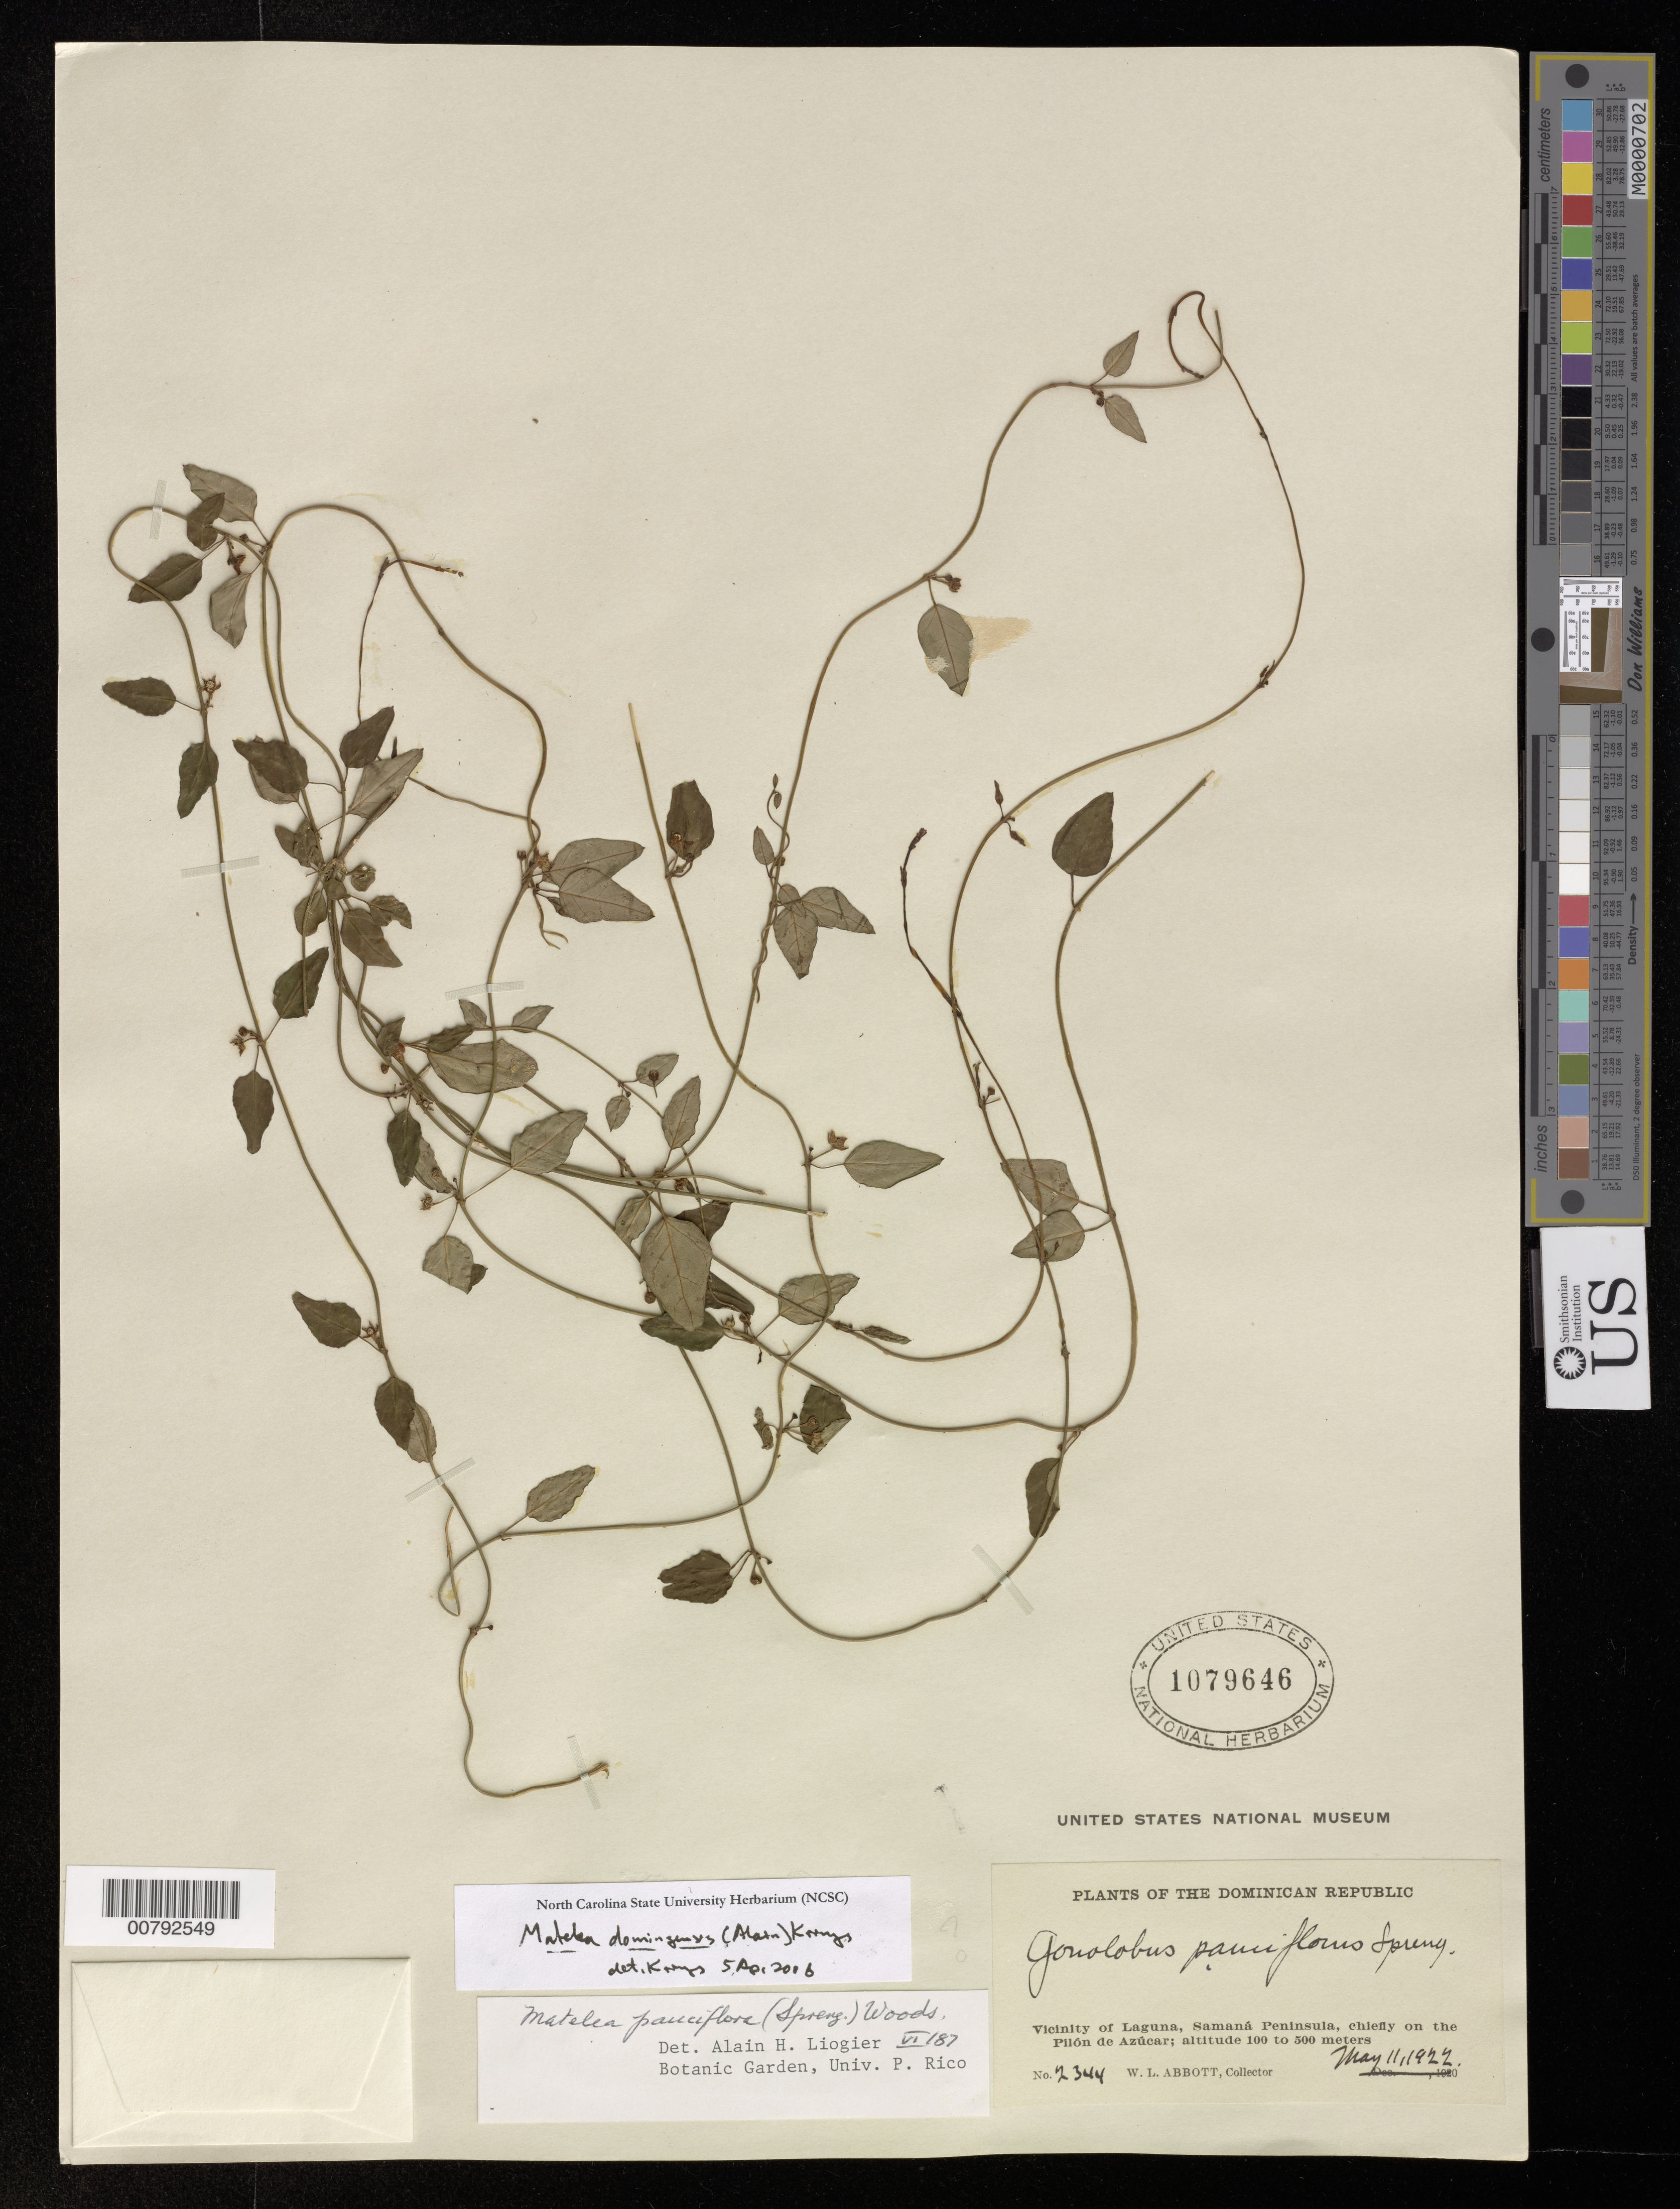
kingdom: Plantae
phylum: Tracheophyta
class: Magnoliopsida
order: Gentianales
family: Apocynaceae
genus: Matelea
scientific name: Matelea domingensis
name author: (Alain) Krings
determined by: Krings, A.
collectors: W. L. Abbott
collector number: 2344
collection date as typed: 11 May 1922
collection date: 1922-05-11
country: Dominican Republic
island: Hispaniola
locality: Vicinity of Laguna, Samaná Peninsula, chiefly on the Pilón de Azúcar.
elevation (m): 100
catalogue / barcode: US 1079646